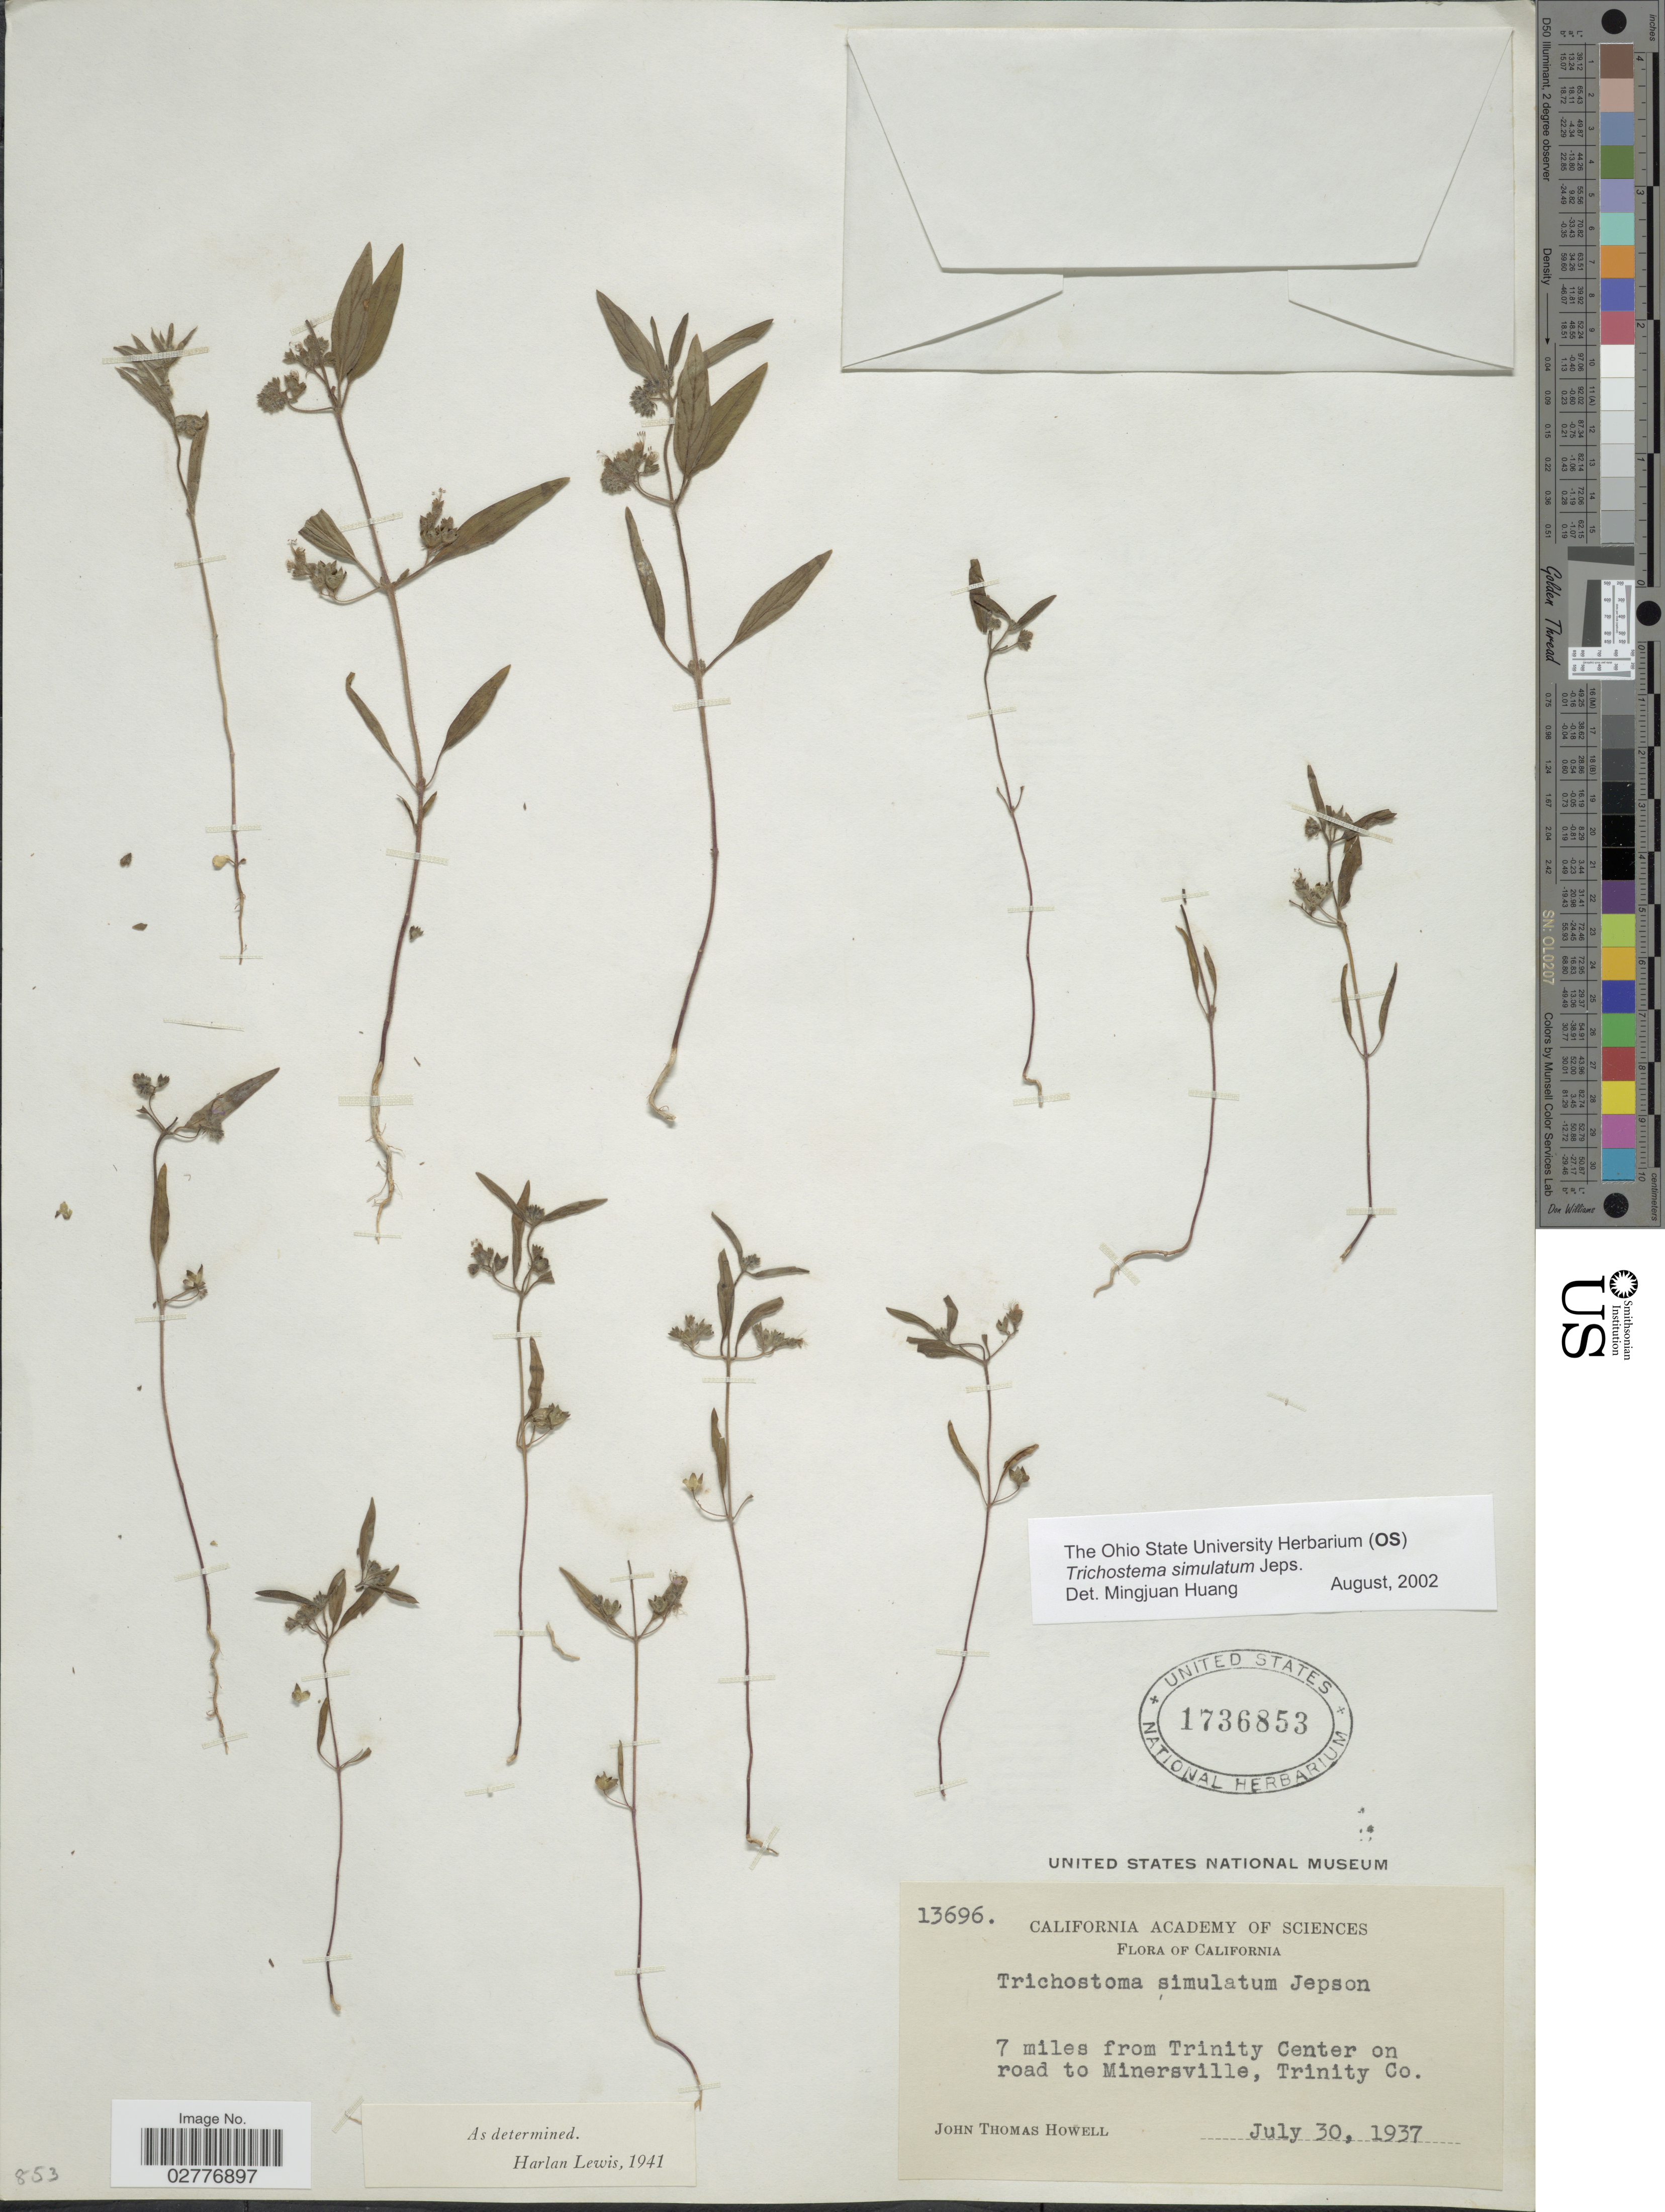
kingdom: Plantae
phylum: Tracheophyta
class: Magnoliopsida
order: Lamiales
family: Lamiaceae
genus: Trichostema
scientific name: Trichostema simulatum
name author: Jeps.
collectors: J. T. Howell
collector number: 13696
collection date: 1937-07-30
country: United States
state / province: California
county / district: Trinity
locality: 7 miles from Trinity Center on road to Minersville, Trinity Co.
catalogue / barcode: US 1736853